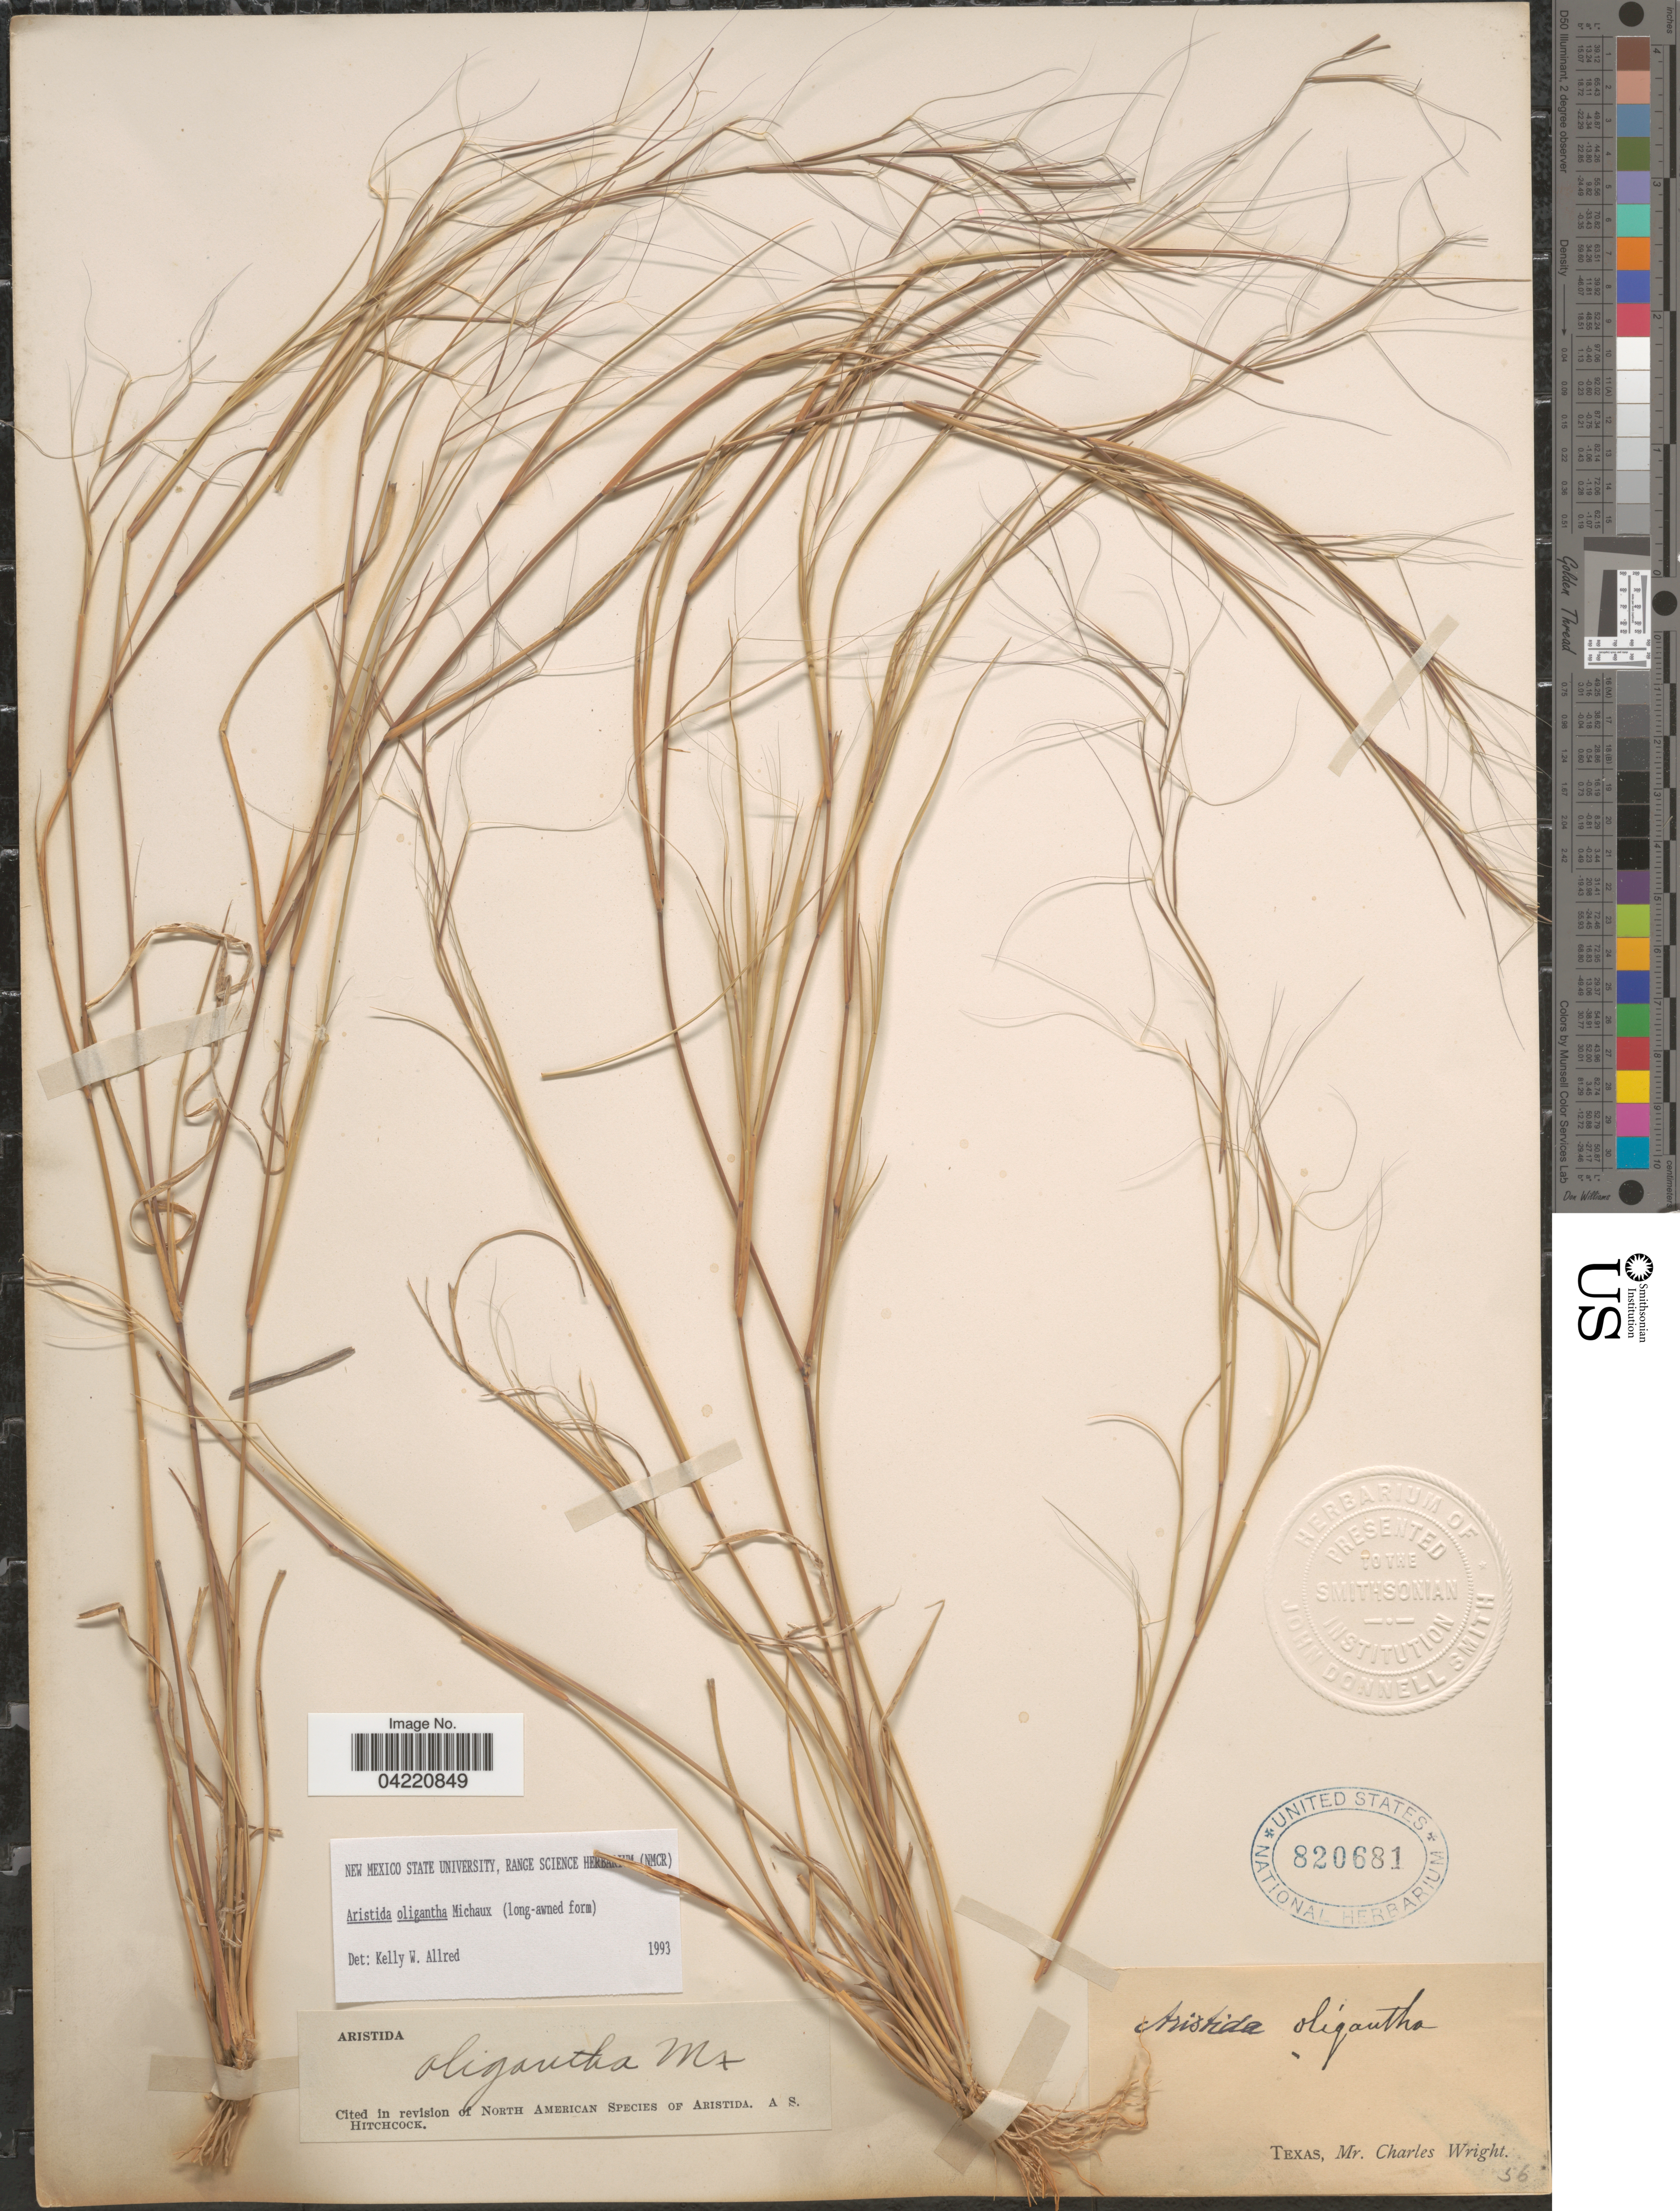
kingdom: Plantae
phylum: Tracheophyta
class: Liliopsida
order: Poales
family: Poaceae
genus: Aristida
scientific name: Aristida oligantha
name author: Michx.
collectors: C. Wright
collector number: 56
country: United States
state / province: Texas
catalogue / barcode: US 820681